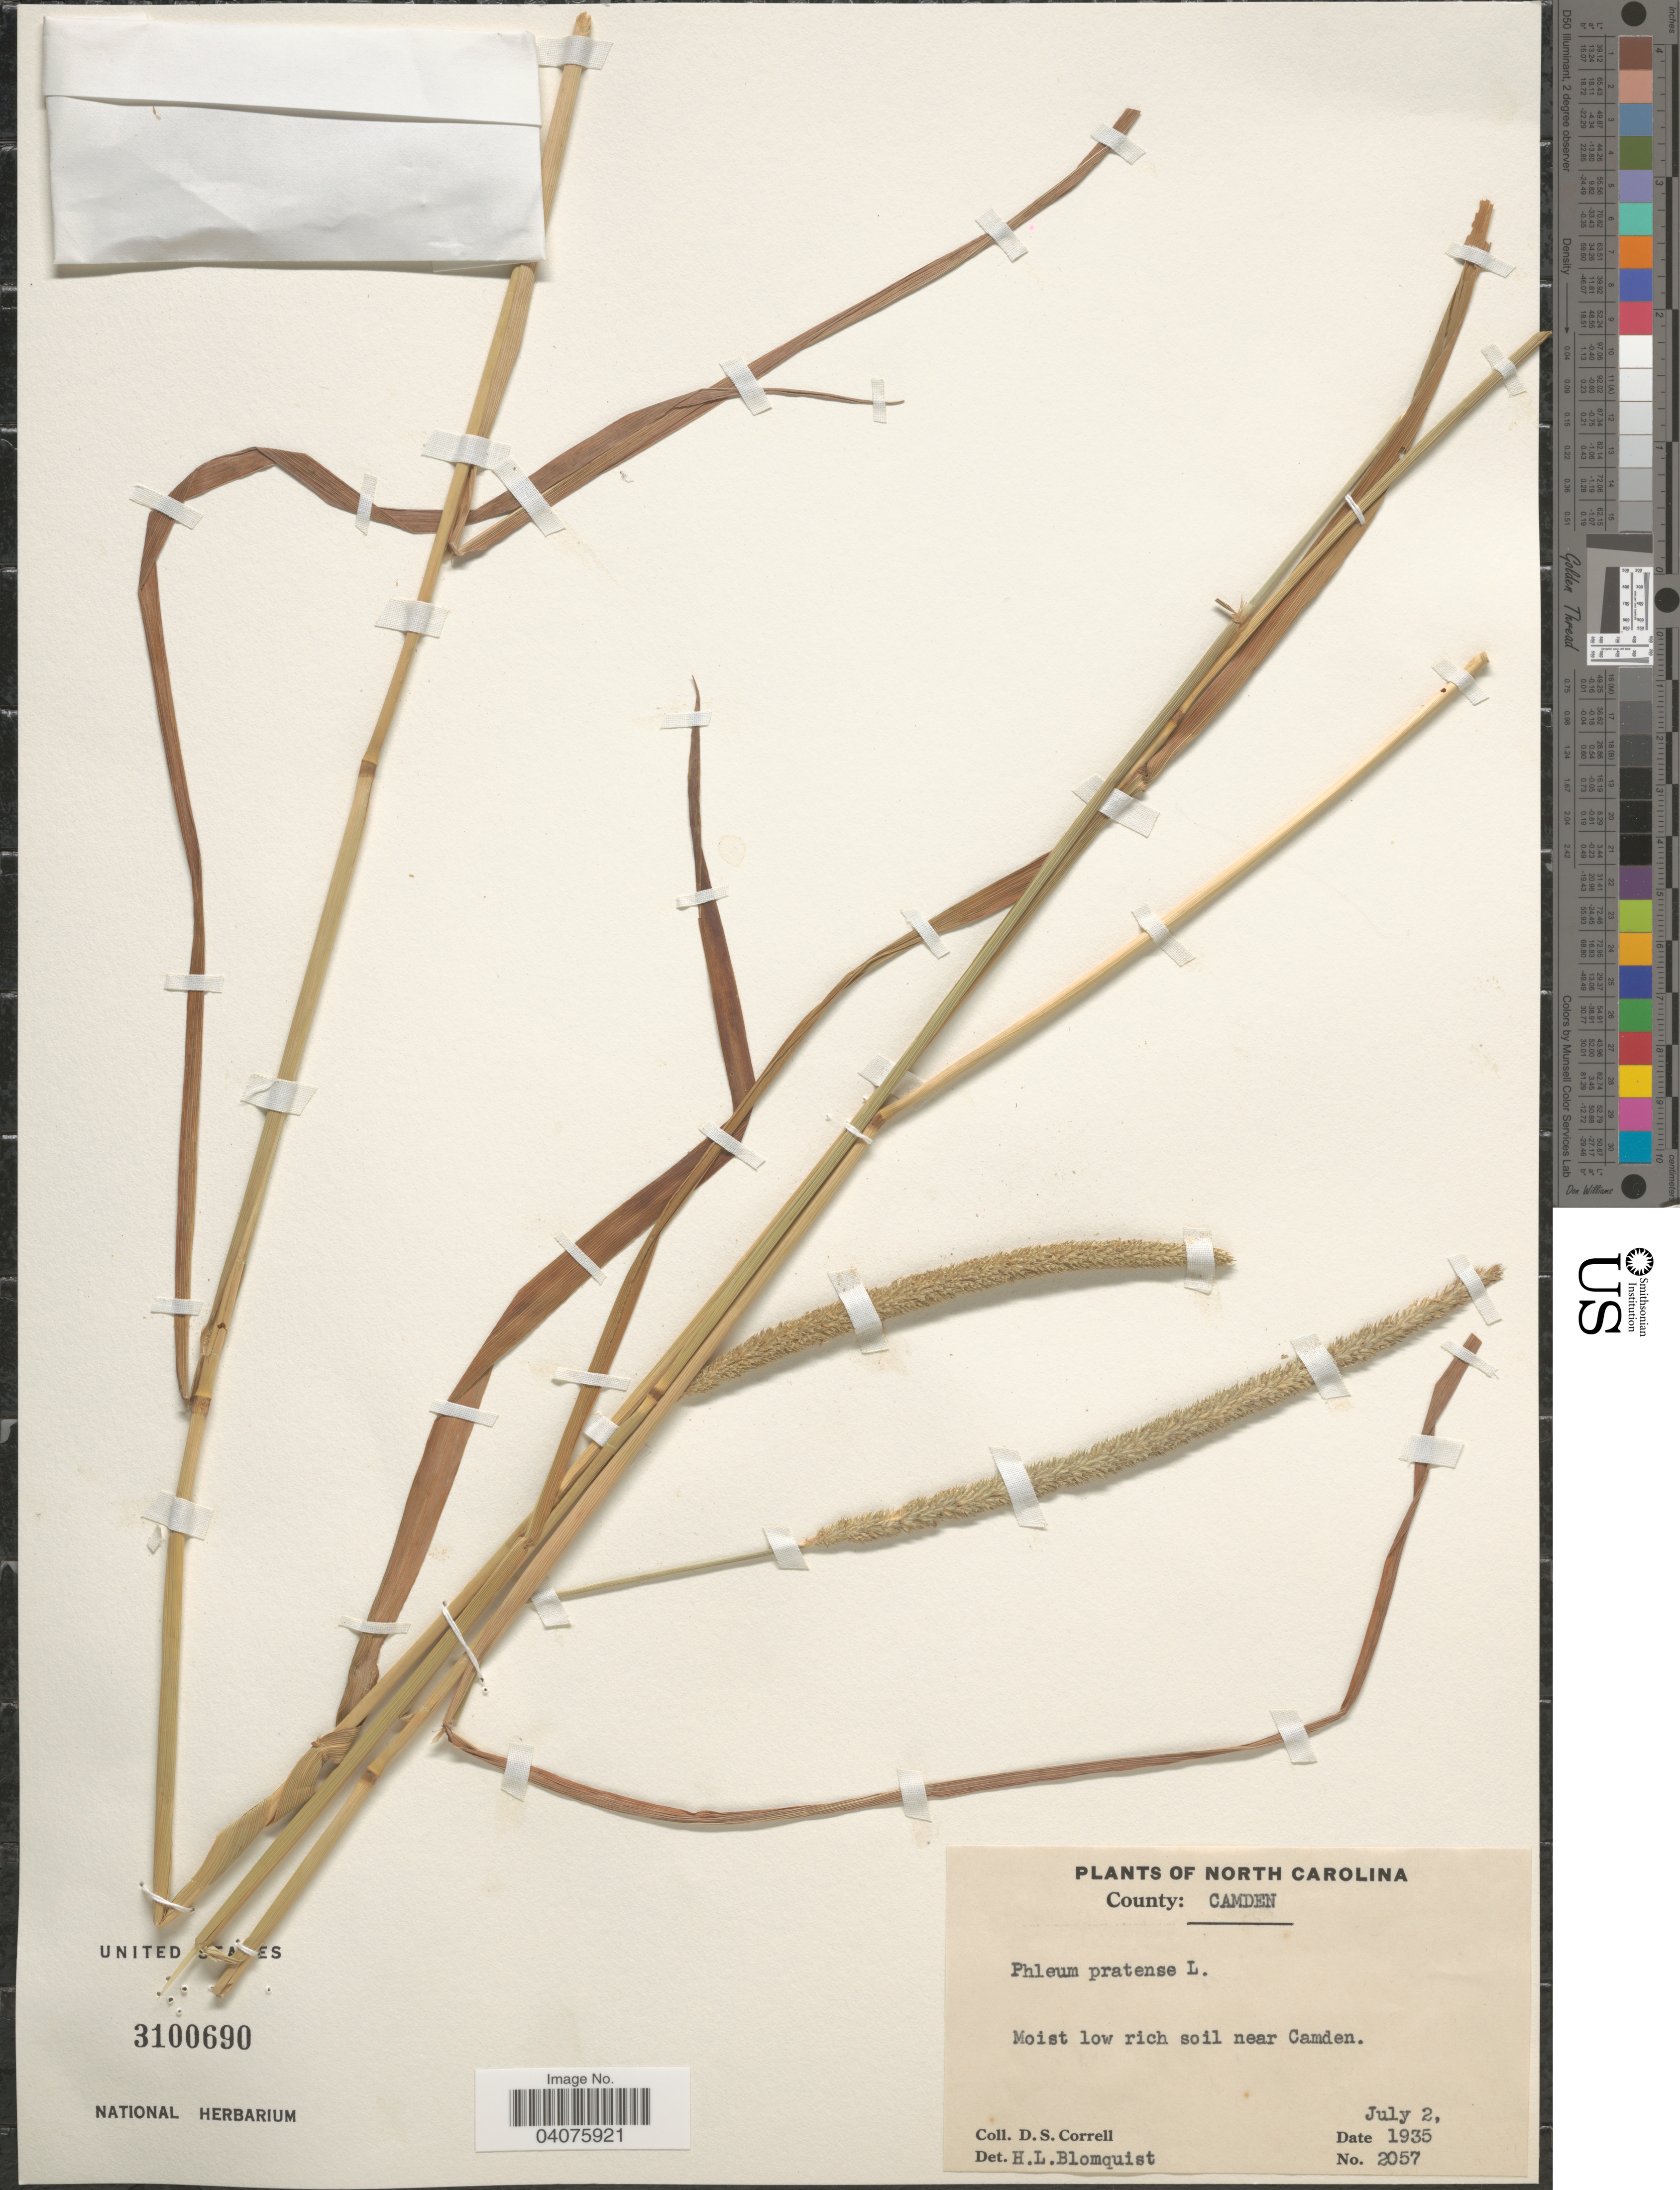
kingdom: Plantae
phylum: Tracheophyta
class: Liliopsida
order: Poales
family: Poaceae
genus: Phleum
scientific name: Phleum pratense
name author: L.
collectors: D. S. Correll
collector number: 2057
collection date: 1935-07-02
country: United States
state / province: North Carolina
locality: County: Camden. Near Camden.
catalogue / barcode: US 3100690